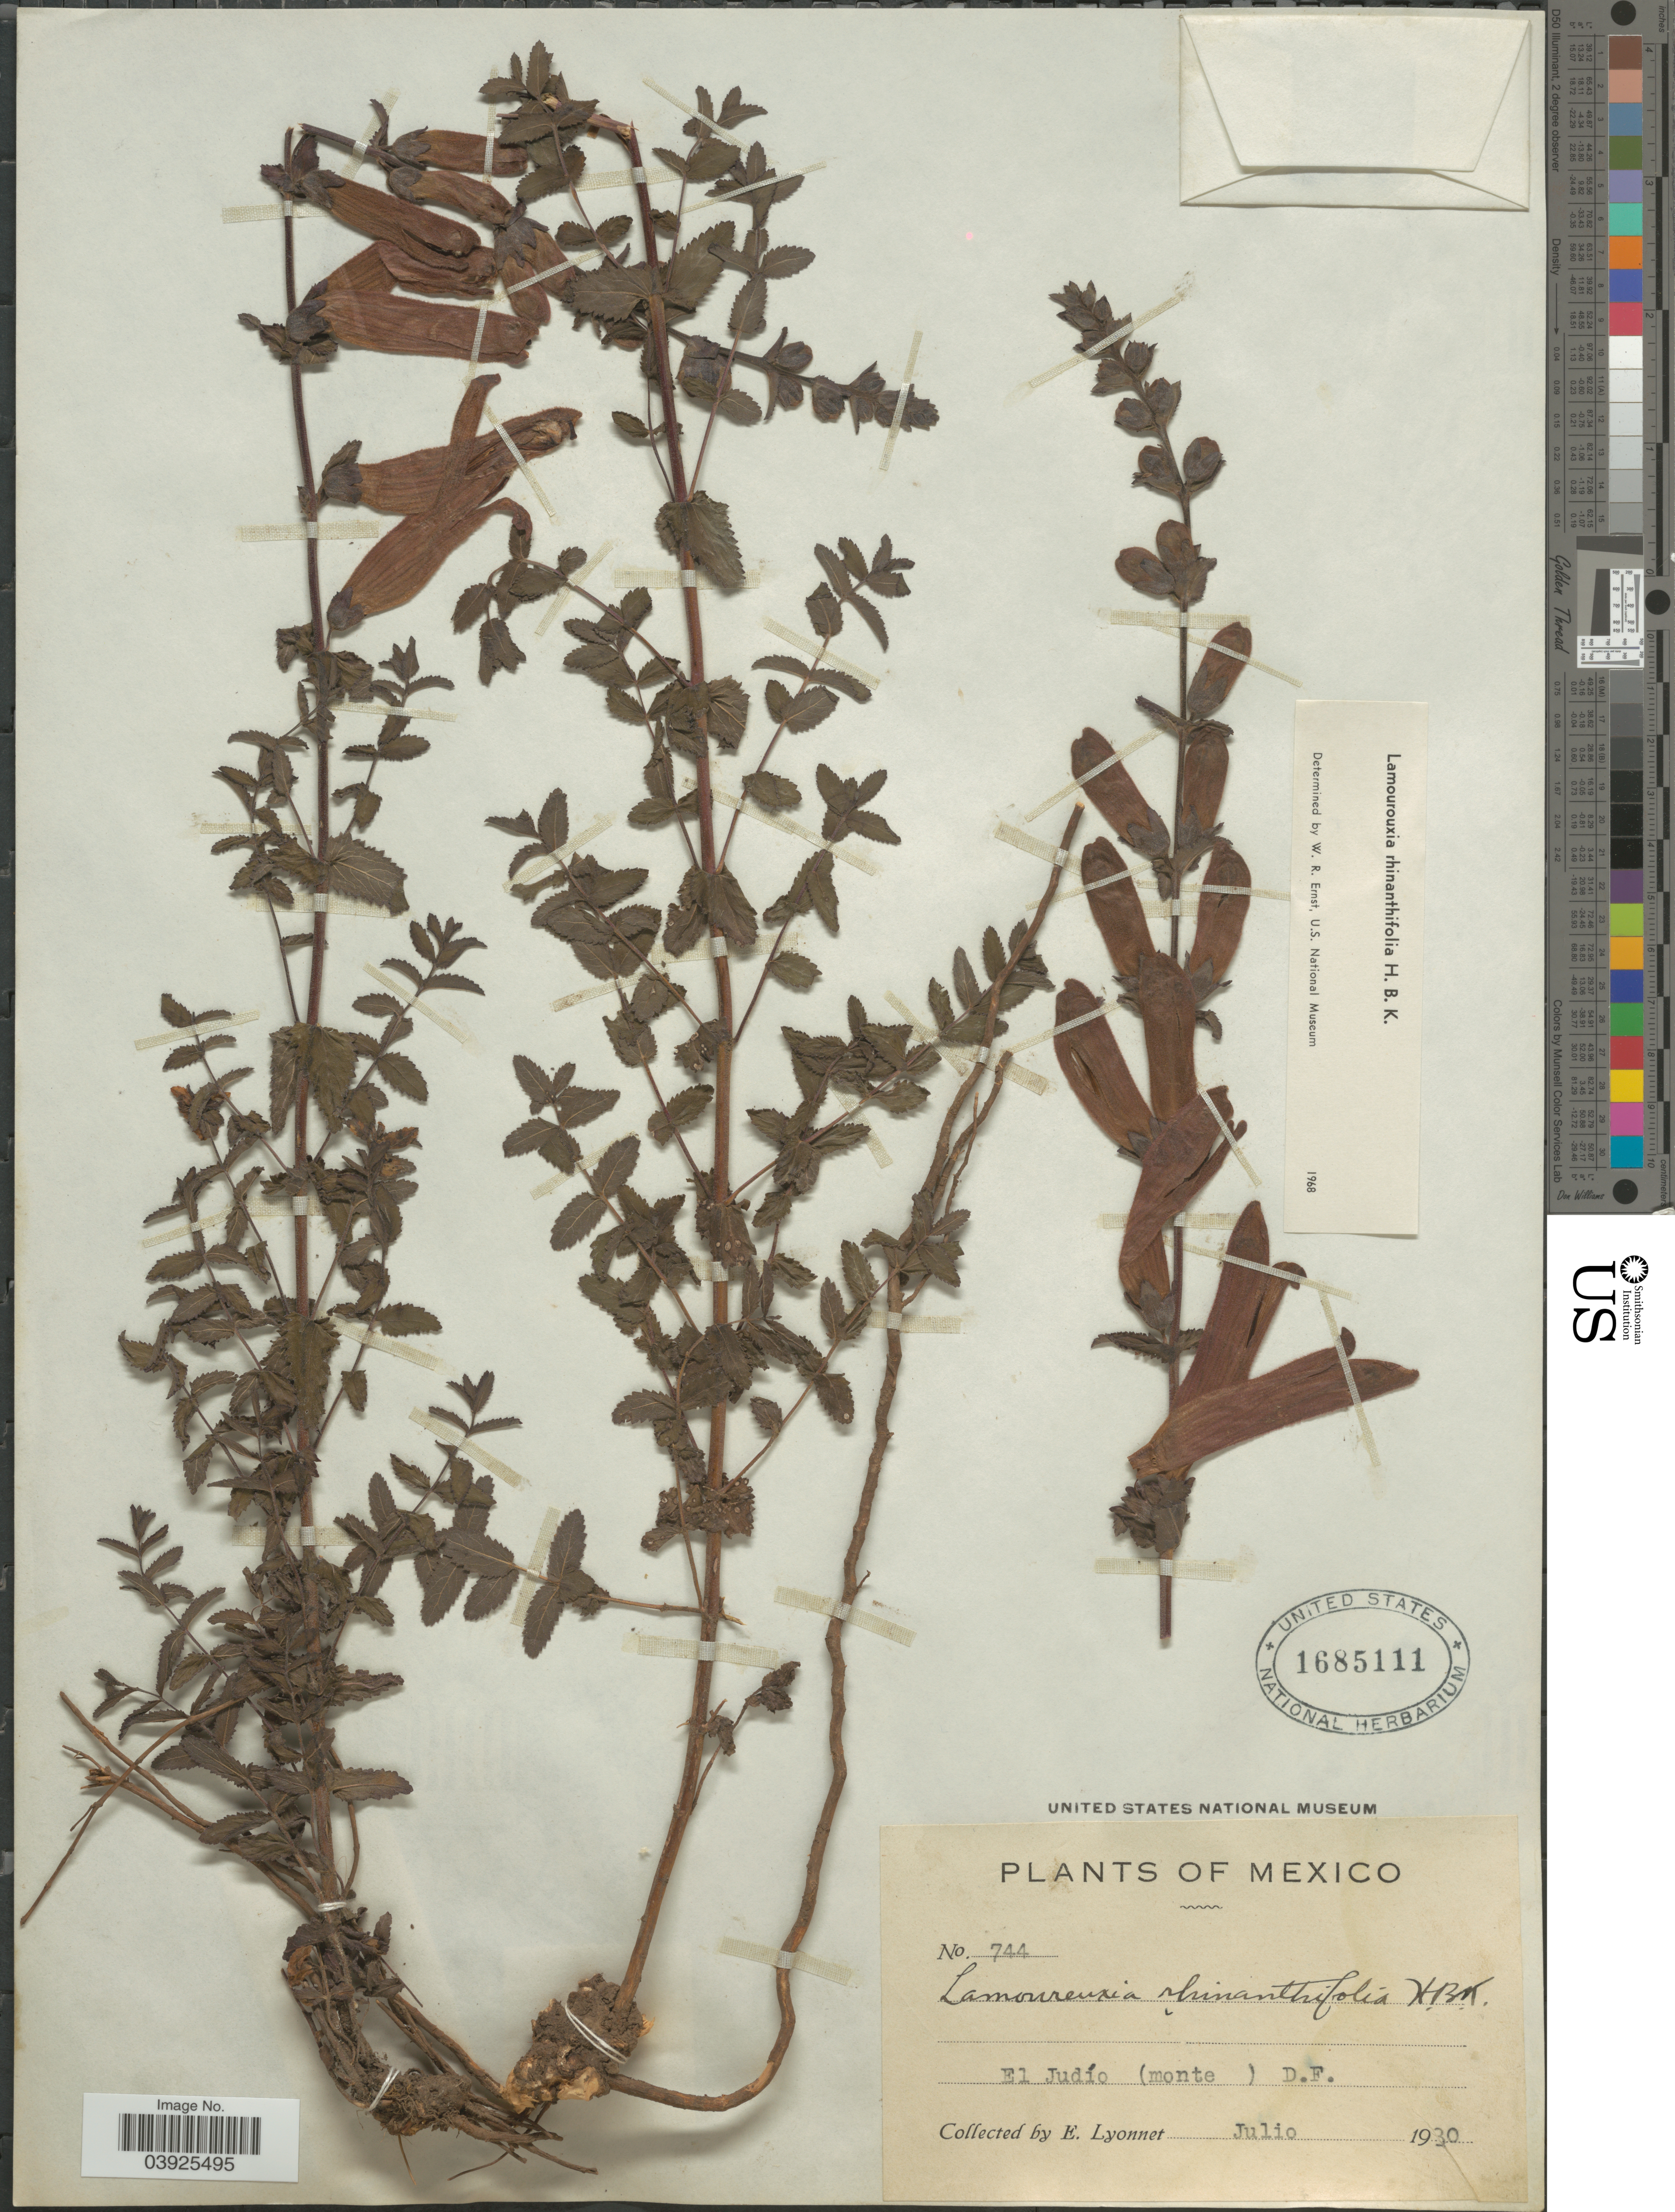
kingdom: Plantae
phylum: Tracheophyta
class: Magnoliopsida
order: Lamiales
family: Orobanchaceae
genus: Lamourouxia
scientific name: Lamourouxia rhinanthifolia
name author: Kunth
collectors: E. Lyonnet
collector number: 744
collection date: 1930-07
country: Mexico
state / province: Distrito Federal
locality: El Judío (monte ) D.F.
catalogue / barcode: US 1685111